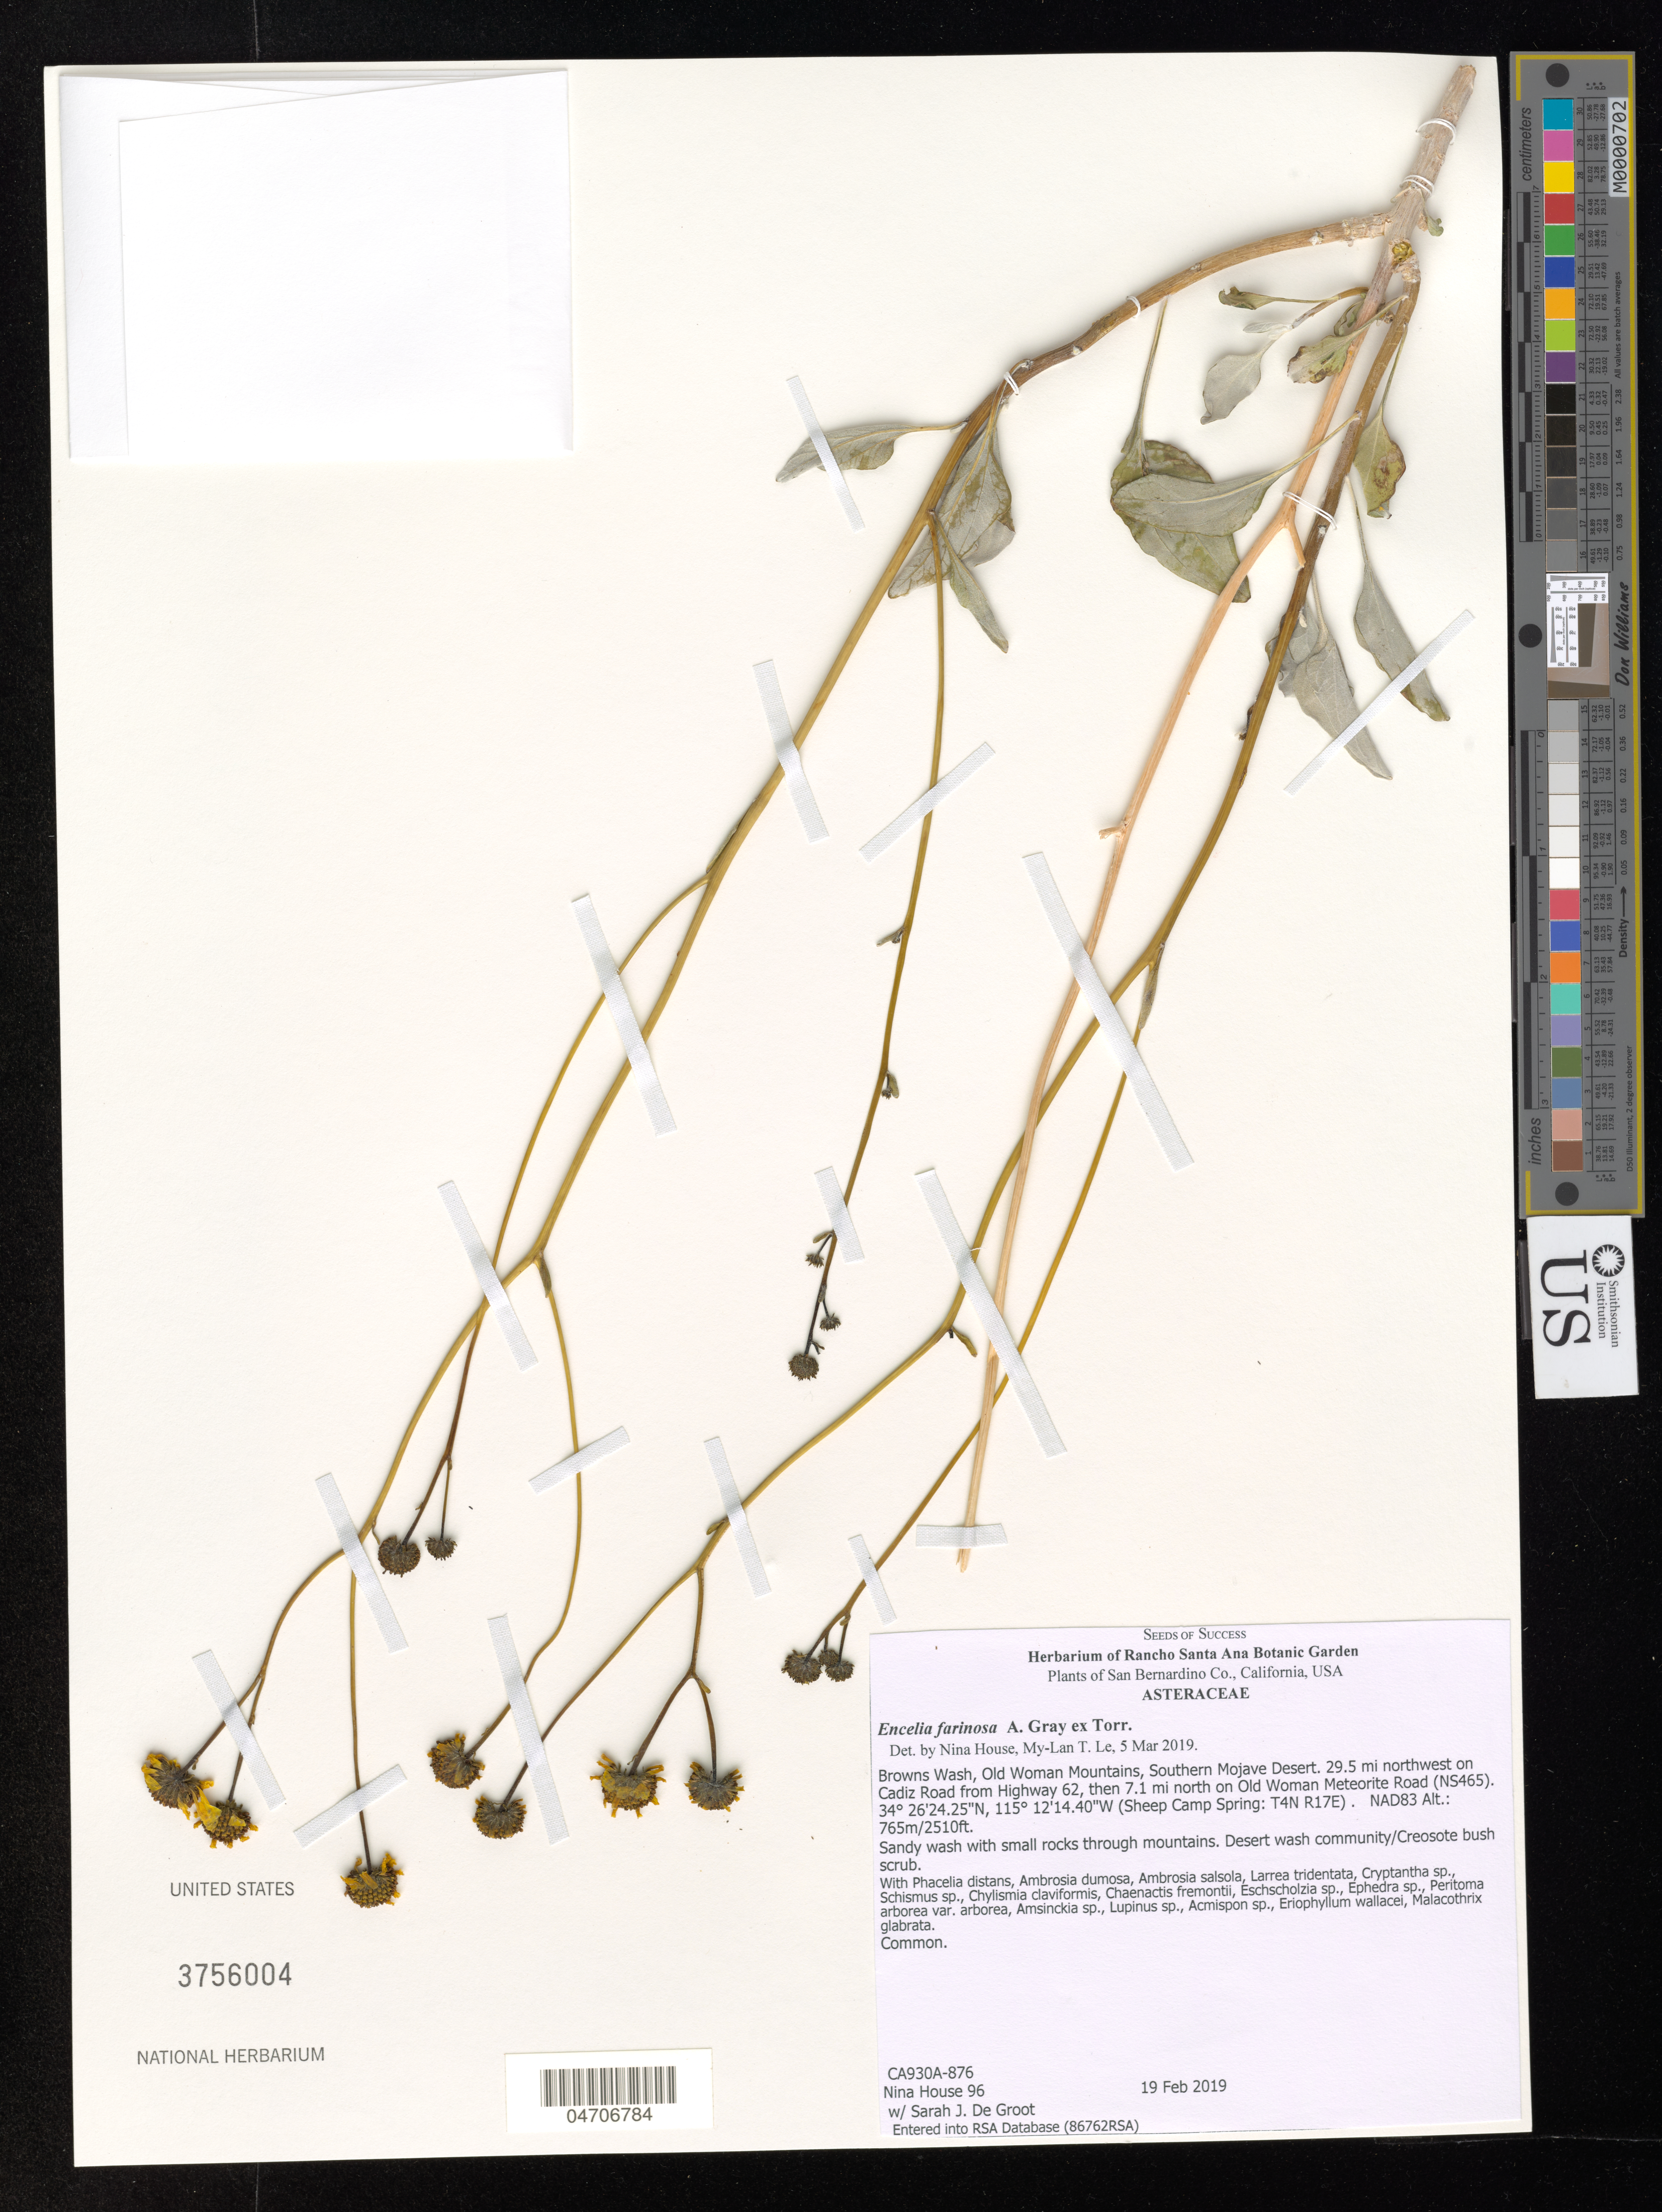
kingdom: Plantae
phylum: Tracheophyta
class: Magnoliopsida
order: Asterales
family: Asteraceae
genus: Encelia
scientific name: Encelia farinosa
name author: A. Gray ex Torr. in Emory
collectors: N. House & S. De Groot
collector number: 96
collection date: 2019-02-19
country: United States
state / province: California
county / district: San Bernardino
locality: San Bernardino Co. Browns Wash, Old Woman Mountains, Southern Mojave Desert. 29.5 mi northwest on Cadiz Road from Highway 62, then 7.1 mi north on Old Woman Meteorite Road (Sheep Camp Spring: T4N R17E).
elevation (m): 765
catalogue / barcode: US 3756004